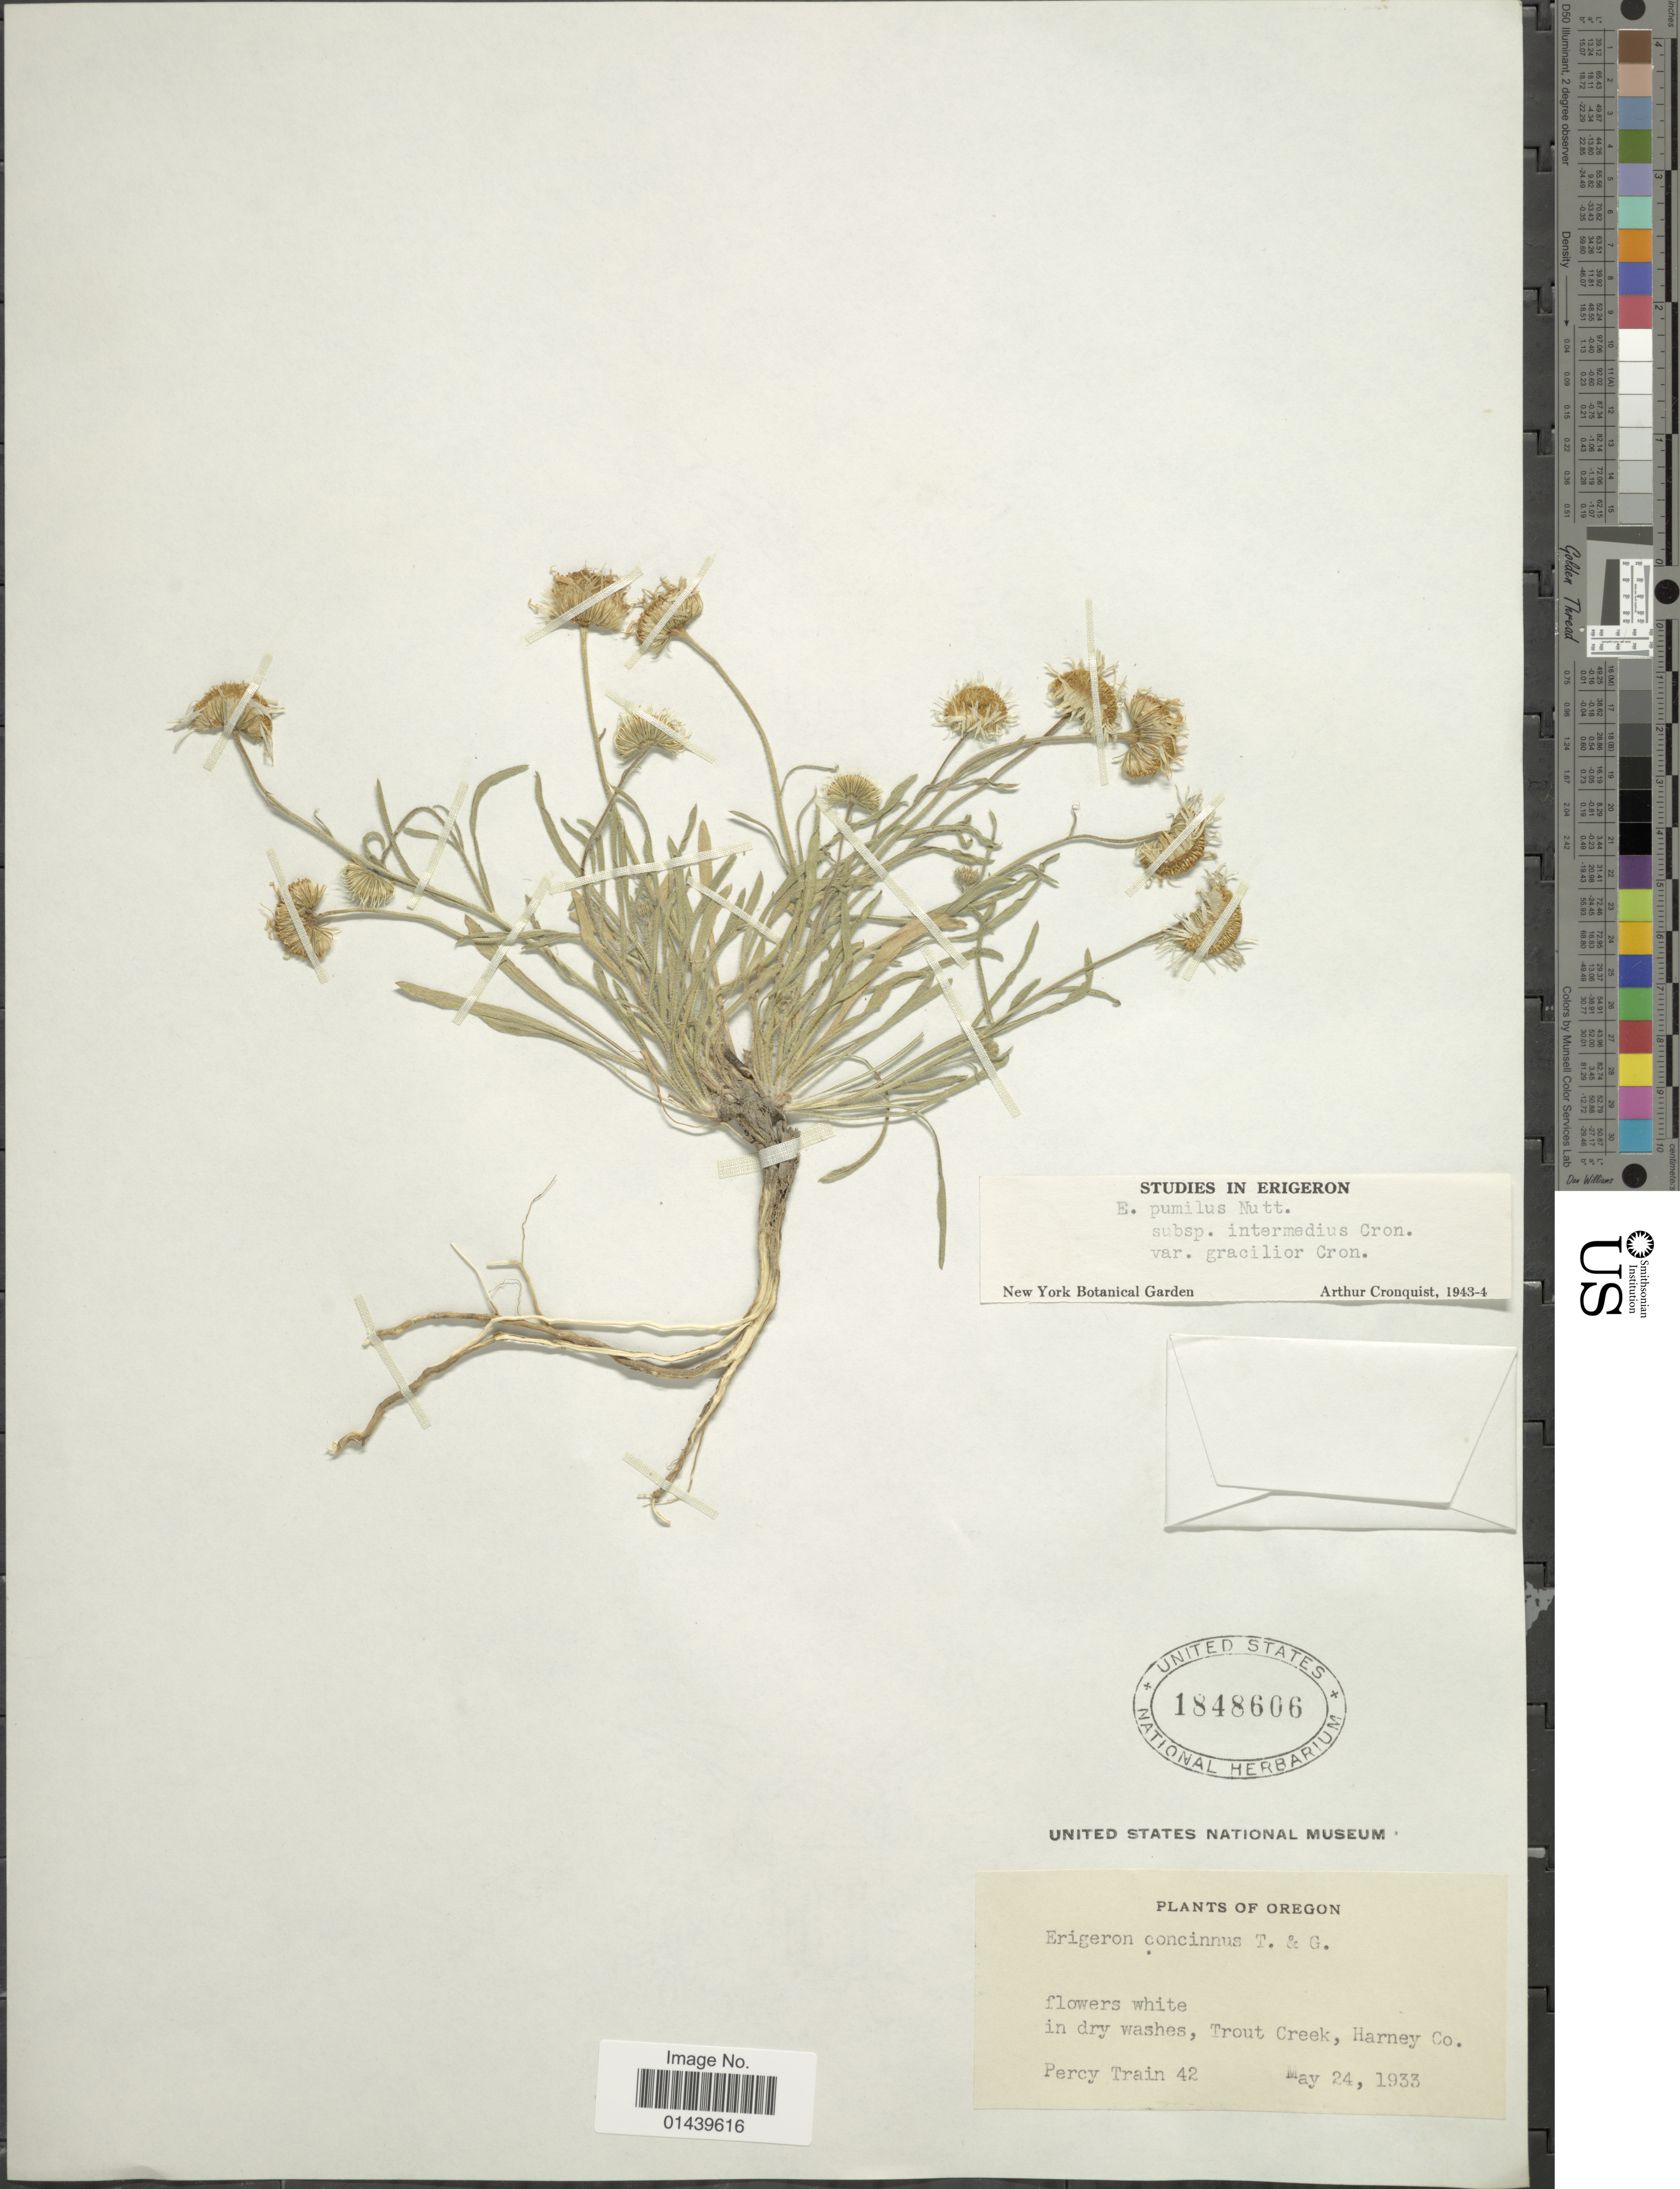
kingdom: Plantae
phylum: Tracheophyta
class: Magnoliopsida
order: Asterales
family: Asteraceae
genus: Erigeron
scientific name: Erigeron pumilus subsp. intermedius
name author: Cronq.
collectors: P. Train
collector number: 42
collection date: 1933-05-24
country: United States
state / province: Oregon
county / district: Harney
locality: Trout Creek, Harney Co.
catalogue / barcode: US 1848606